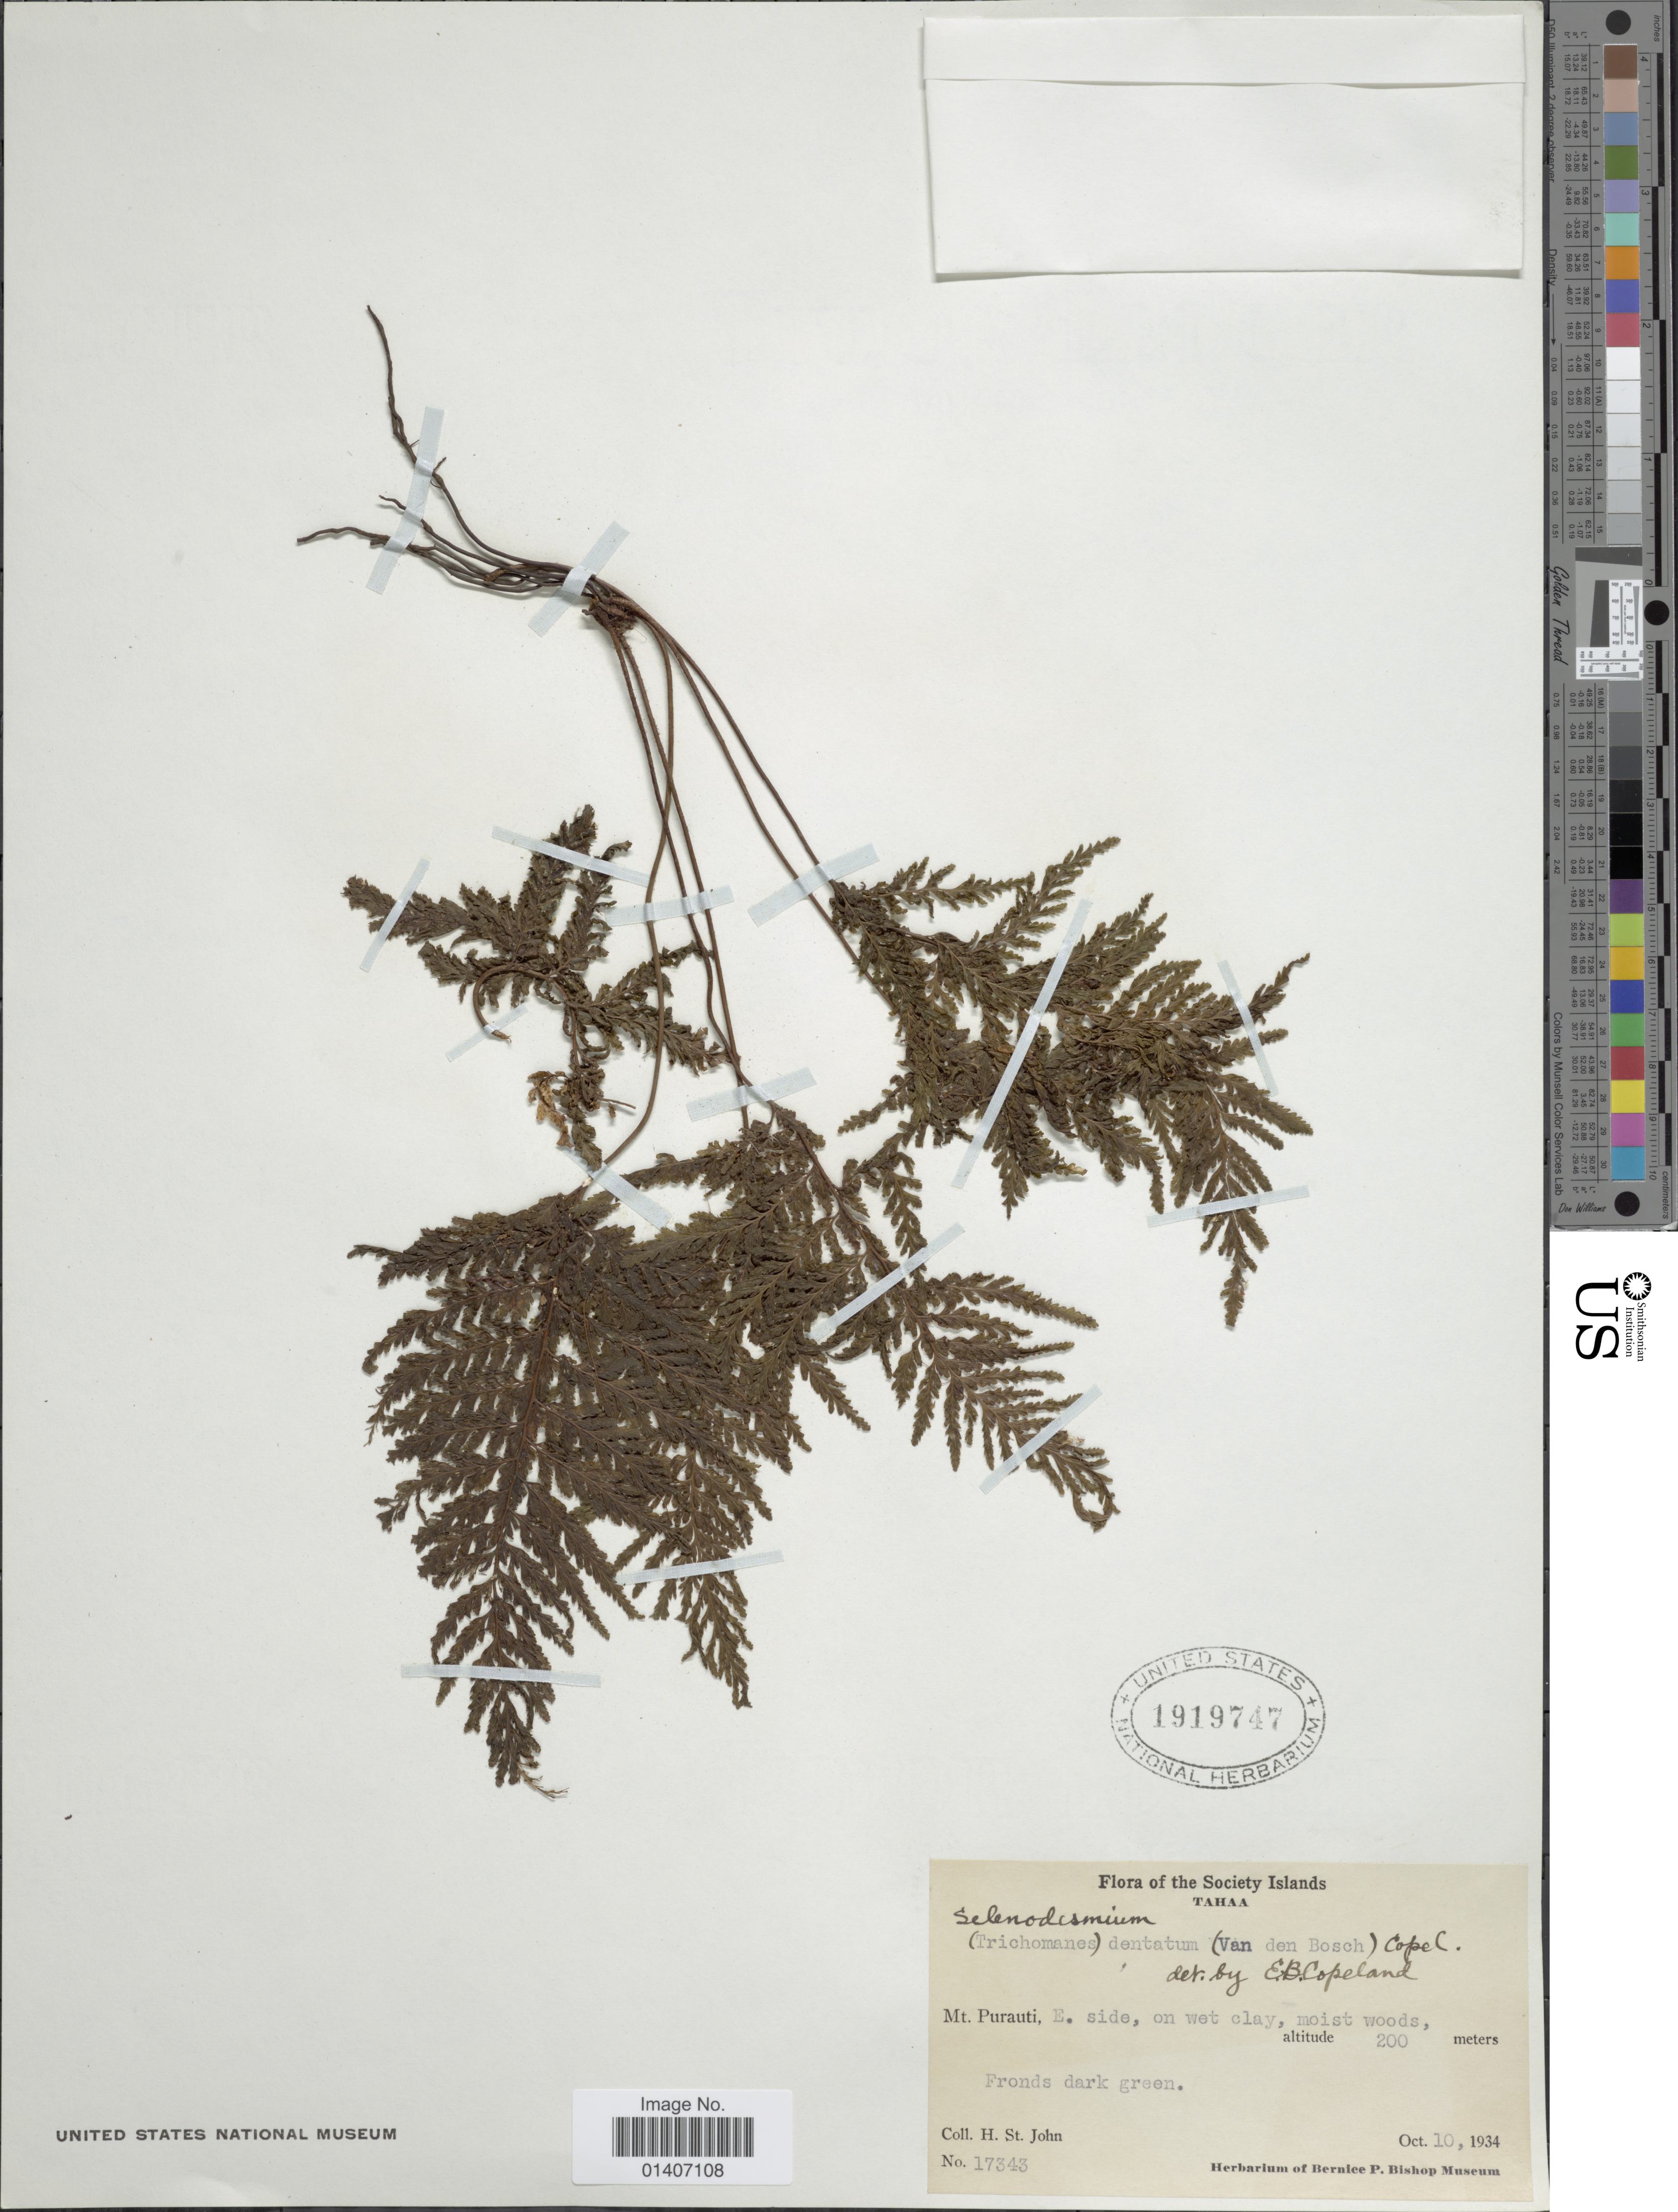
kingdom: Plantae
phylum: Tracheophyta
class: Polypodiopsida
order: Hymenophyllales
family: Hymenophyllaceae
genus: Abrodictyum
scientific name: Abrodictyum dentatum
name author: (Bosch) Ebihara & K. Iwats.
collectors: H. St. John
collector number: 17343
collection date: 1934-10-10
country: French Polynesia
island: Tahaa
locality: Society Islands, Tahaa, Mt. Purauti, E. side, on wet clay, Fronds dark green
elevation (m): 200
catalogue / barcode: US 1919747